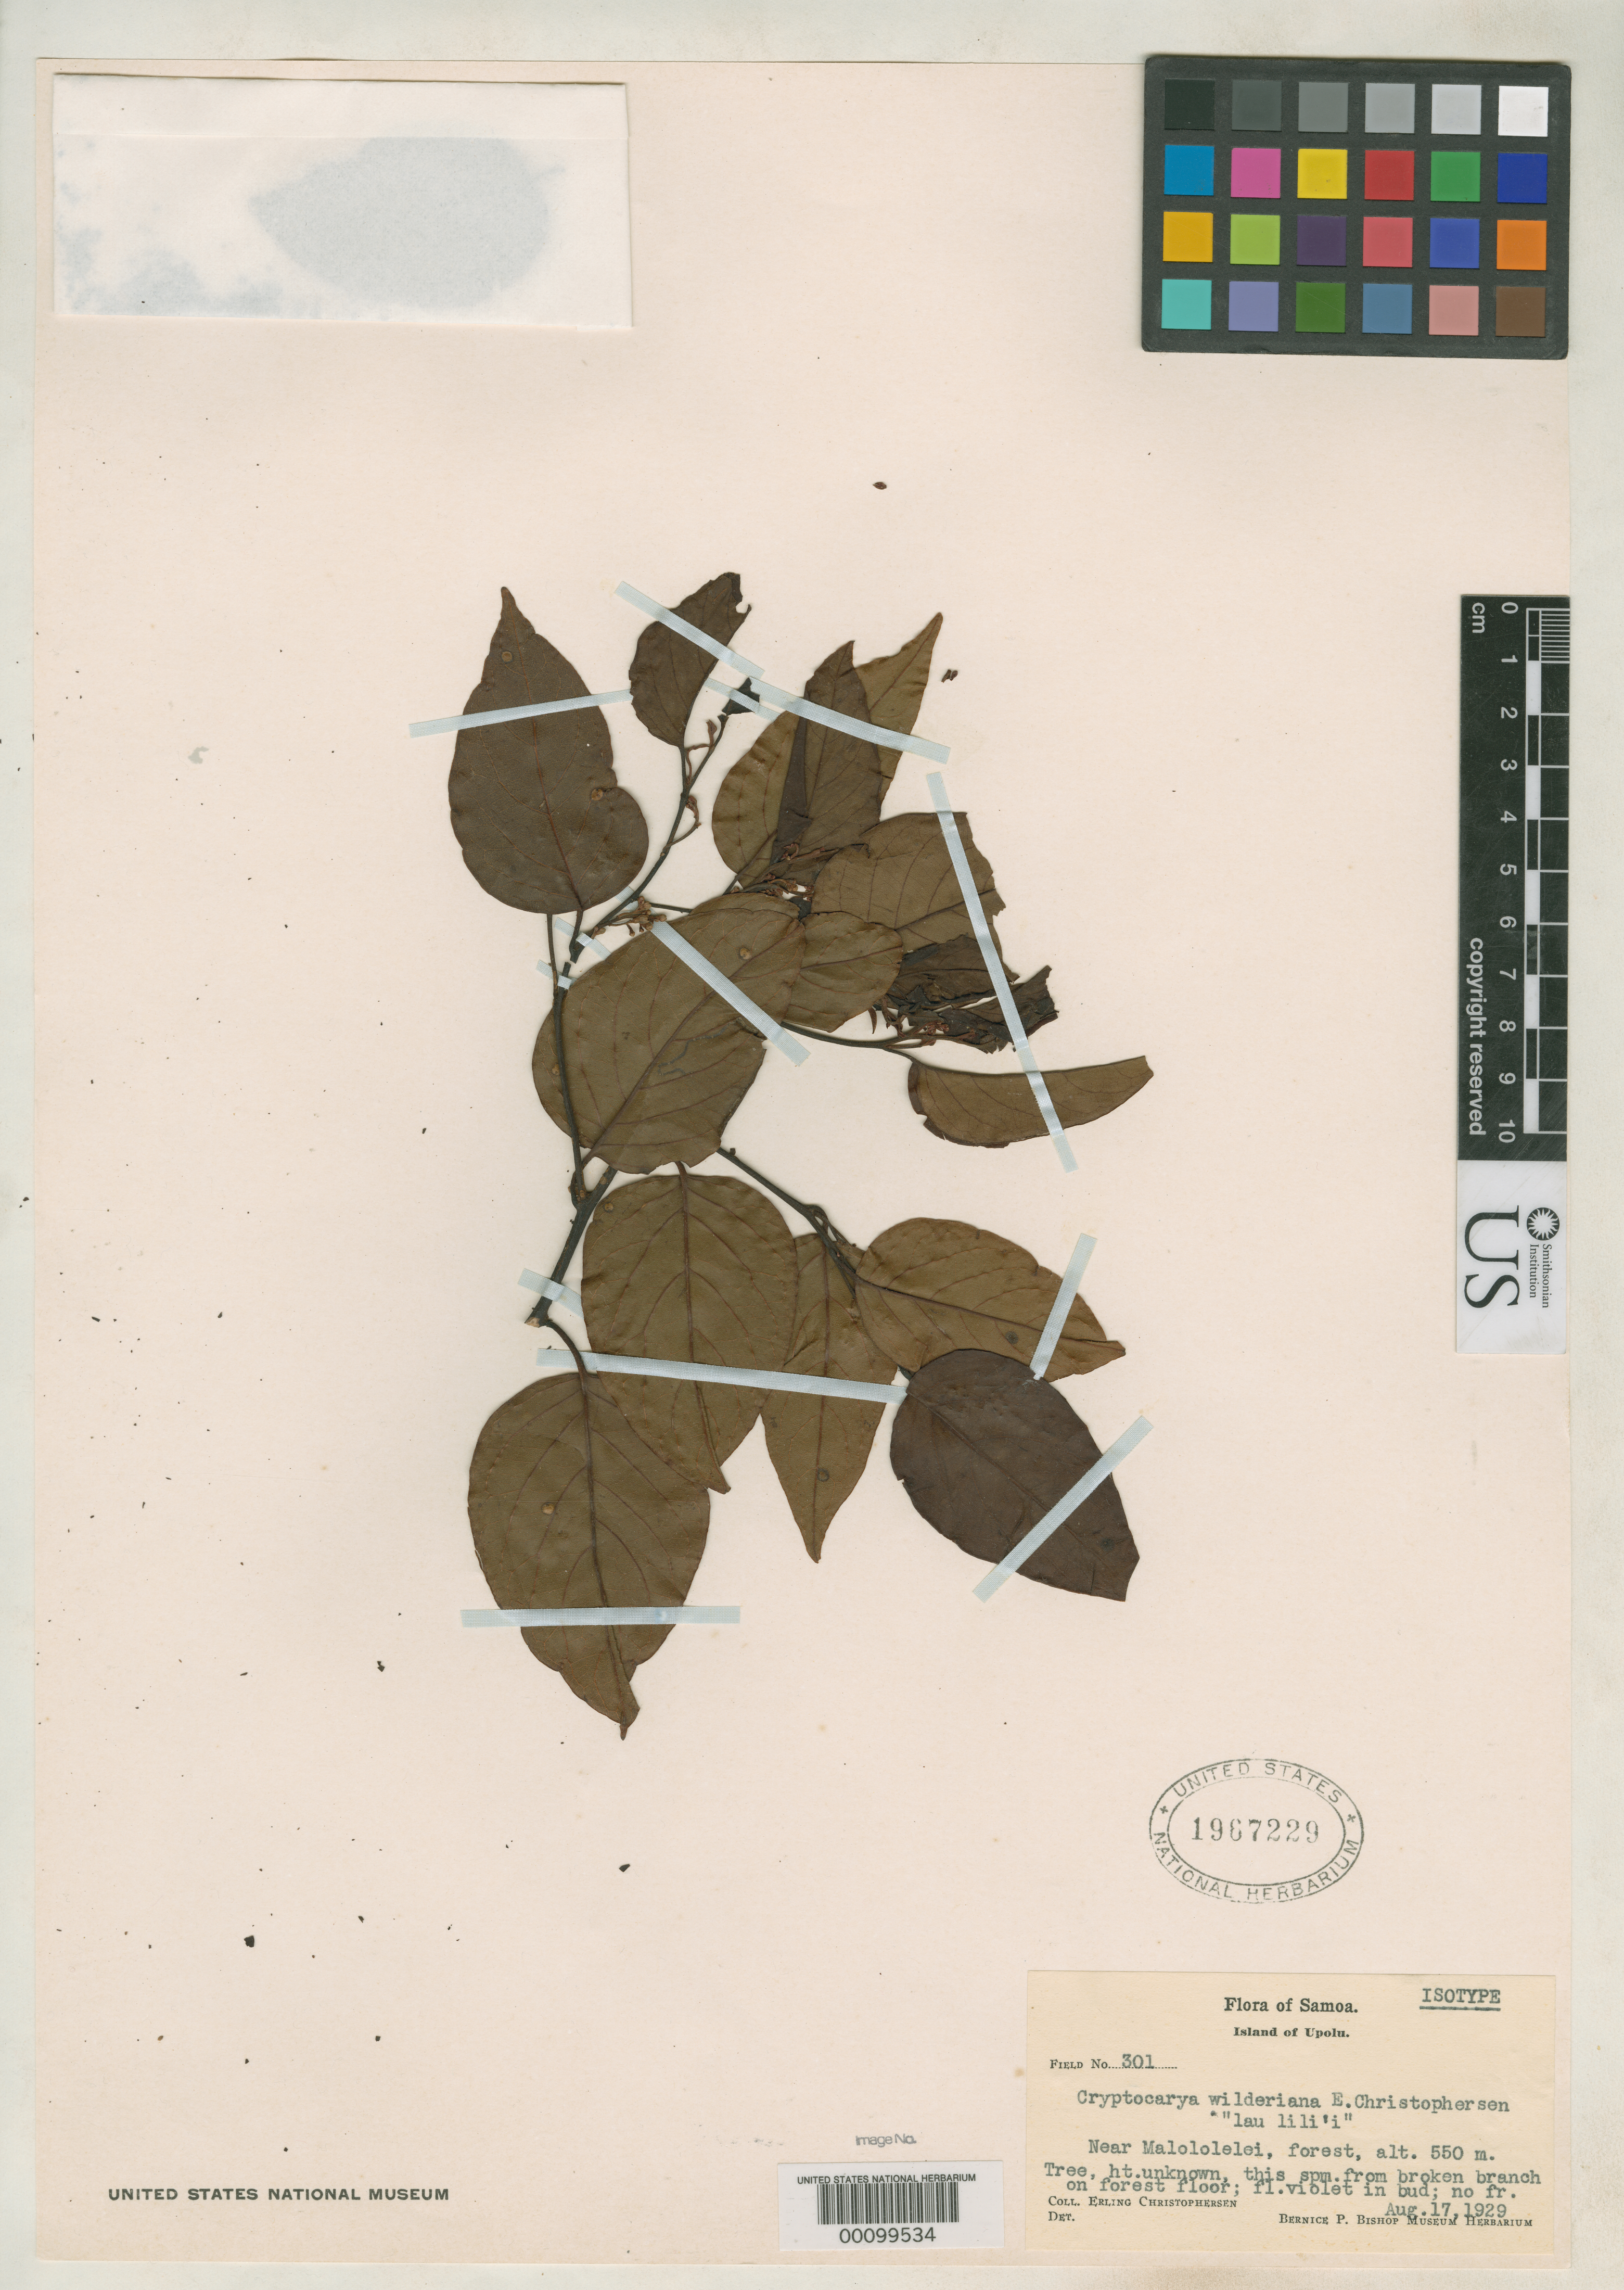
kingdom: Plantae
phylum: Tracheophyta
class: Magnoliopsida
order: Laurales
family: Lauraceae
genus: Cryptocarya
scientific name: Cryptocarya wilderiana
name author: Christoph.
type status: Isotype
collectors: E. Christophersen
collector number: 301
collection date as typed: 17 Aug 1929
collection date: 1929-08-17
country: Samoa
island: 'Upolu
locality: Near Malolokelei.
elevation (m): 550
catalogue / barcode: US 1967229